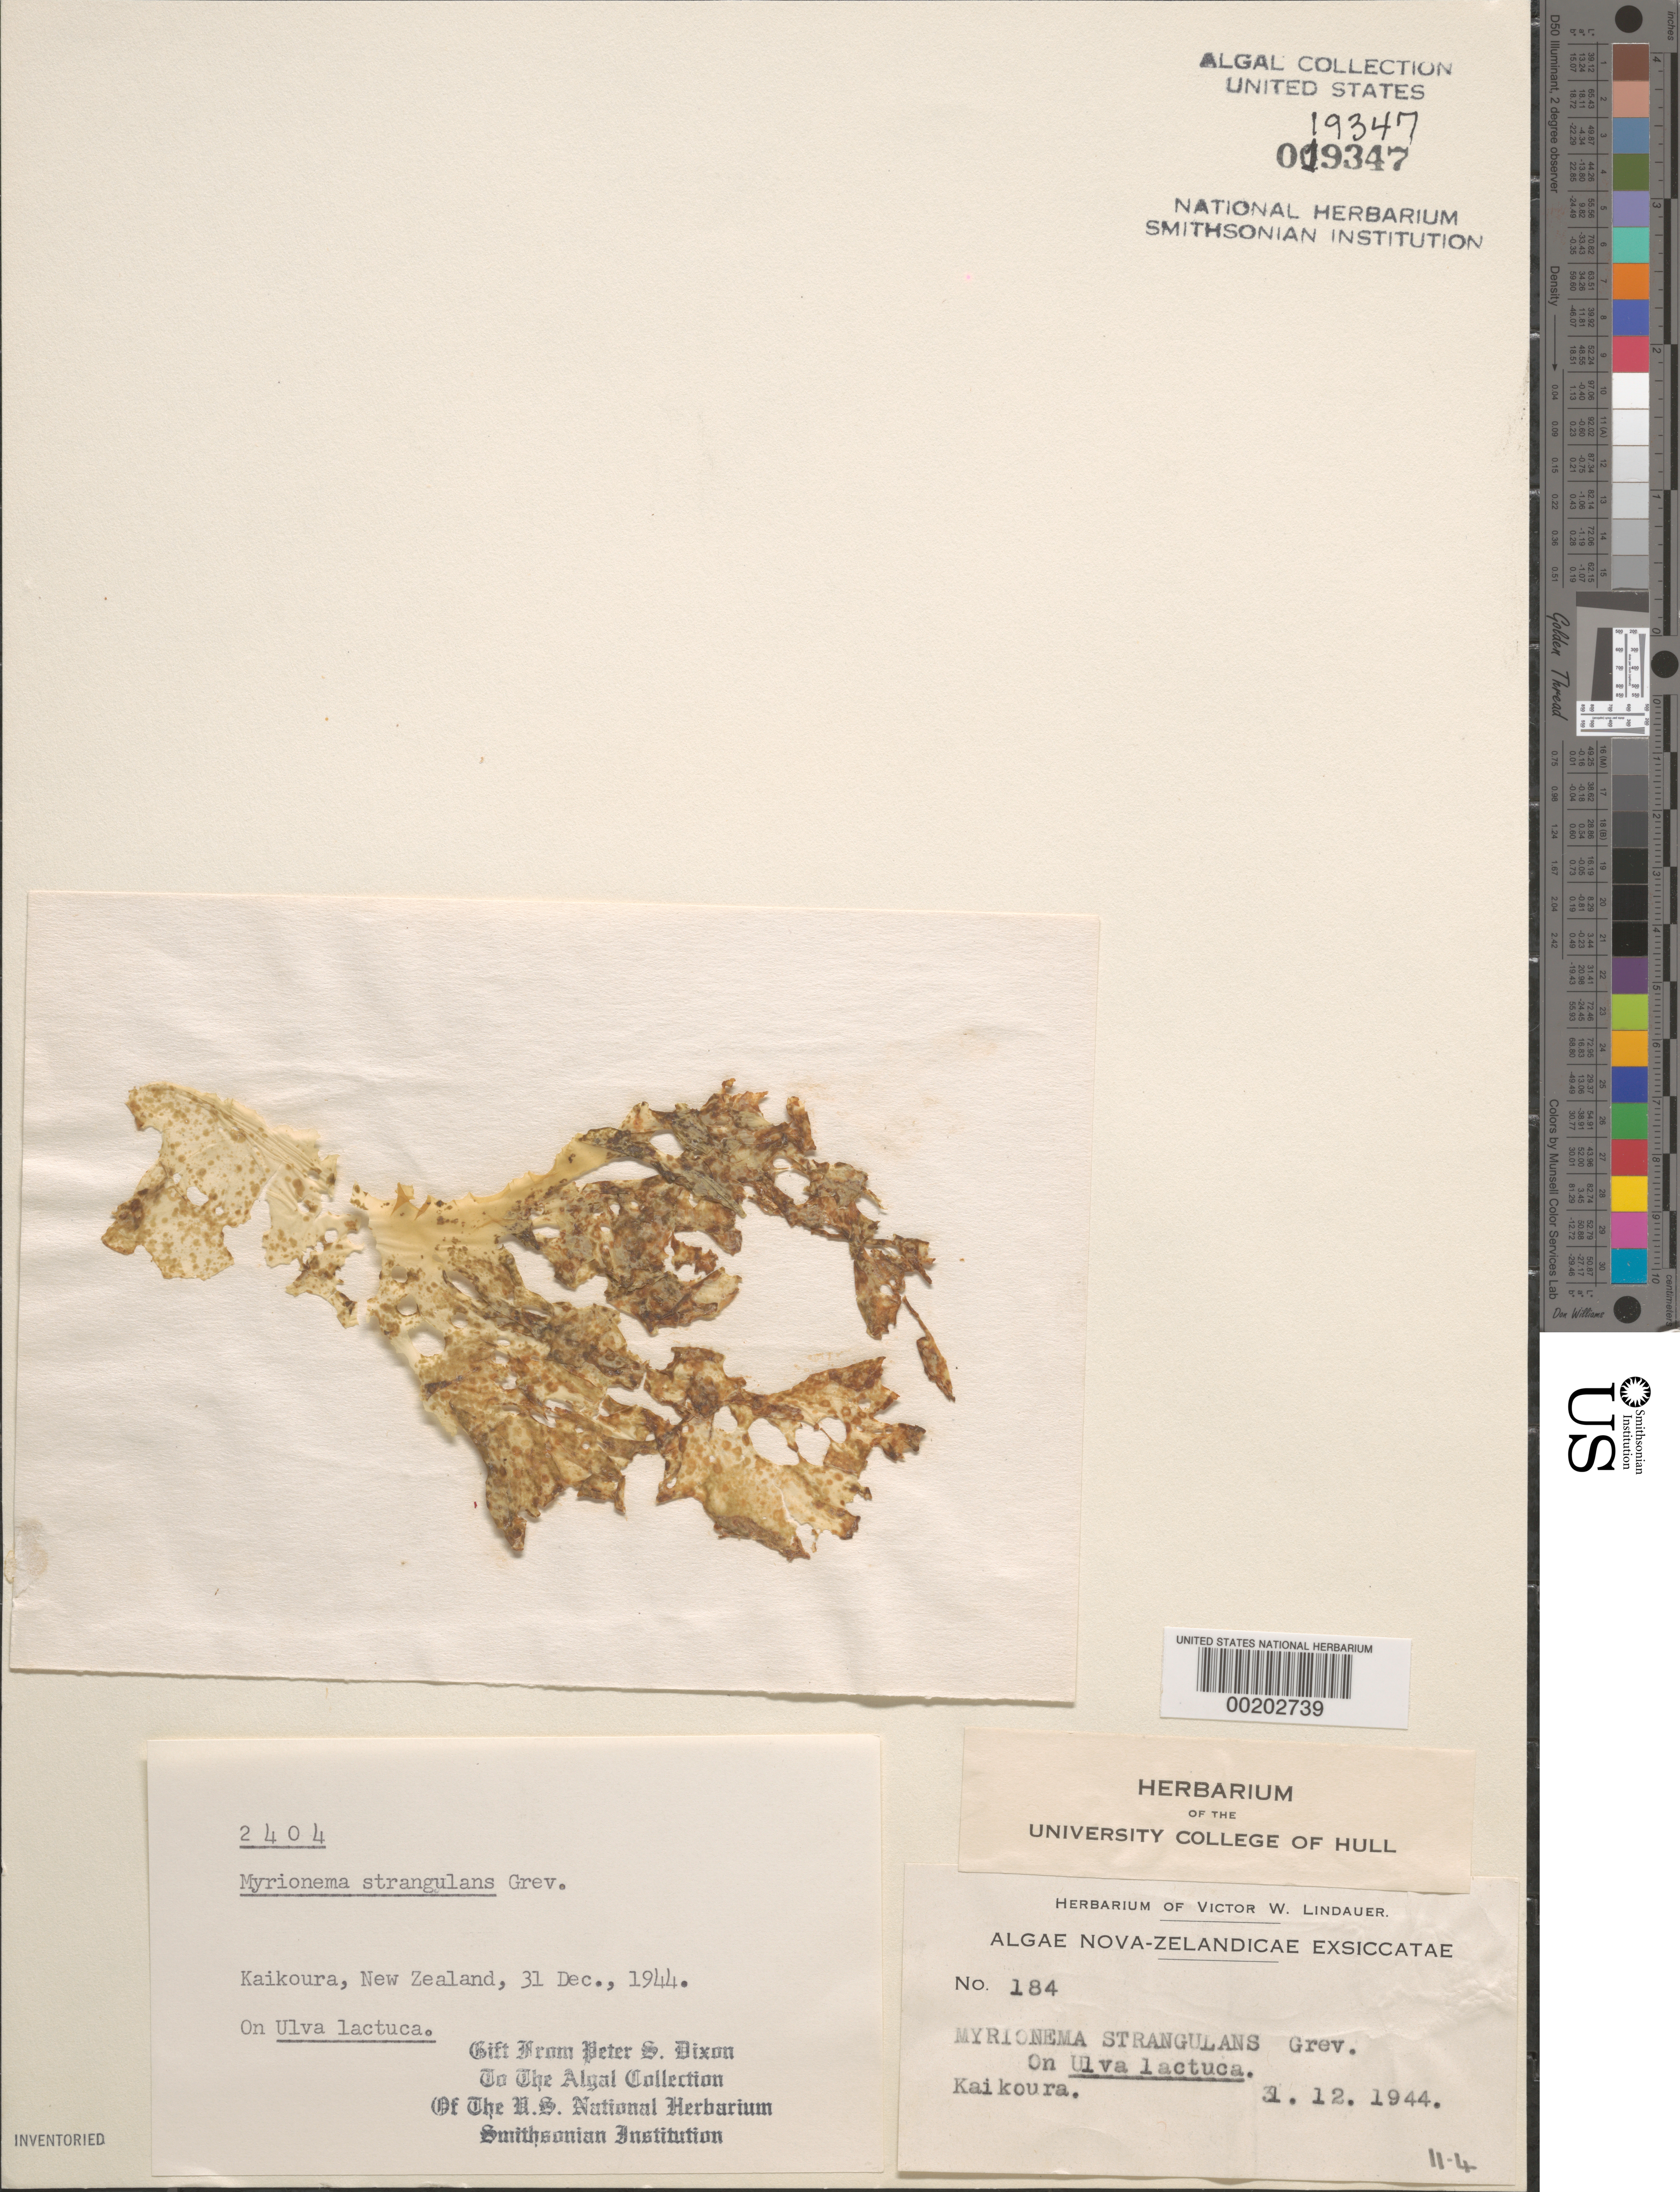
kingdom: Chromista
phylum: Ochrophyta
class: Phaeophyceae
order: Ectocarpales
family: Chordariaceae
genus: Myrionema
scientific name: Myrionema strangulans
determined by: Dixon, P. S.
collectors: V. Lindauer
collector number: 184 & PSD 2404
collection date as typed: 31 Dec 1944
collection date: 1944-12-31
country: New Zealand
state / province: Canterbury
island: South Island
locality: Kaikoura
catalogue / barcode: US 19347